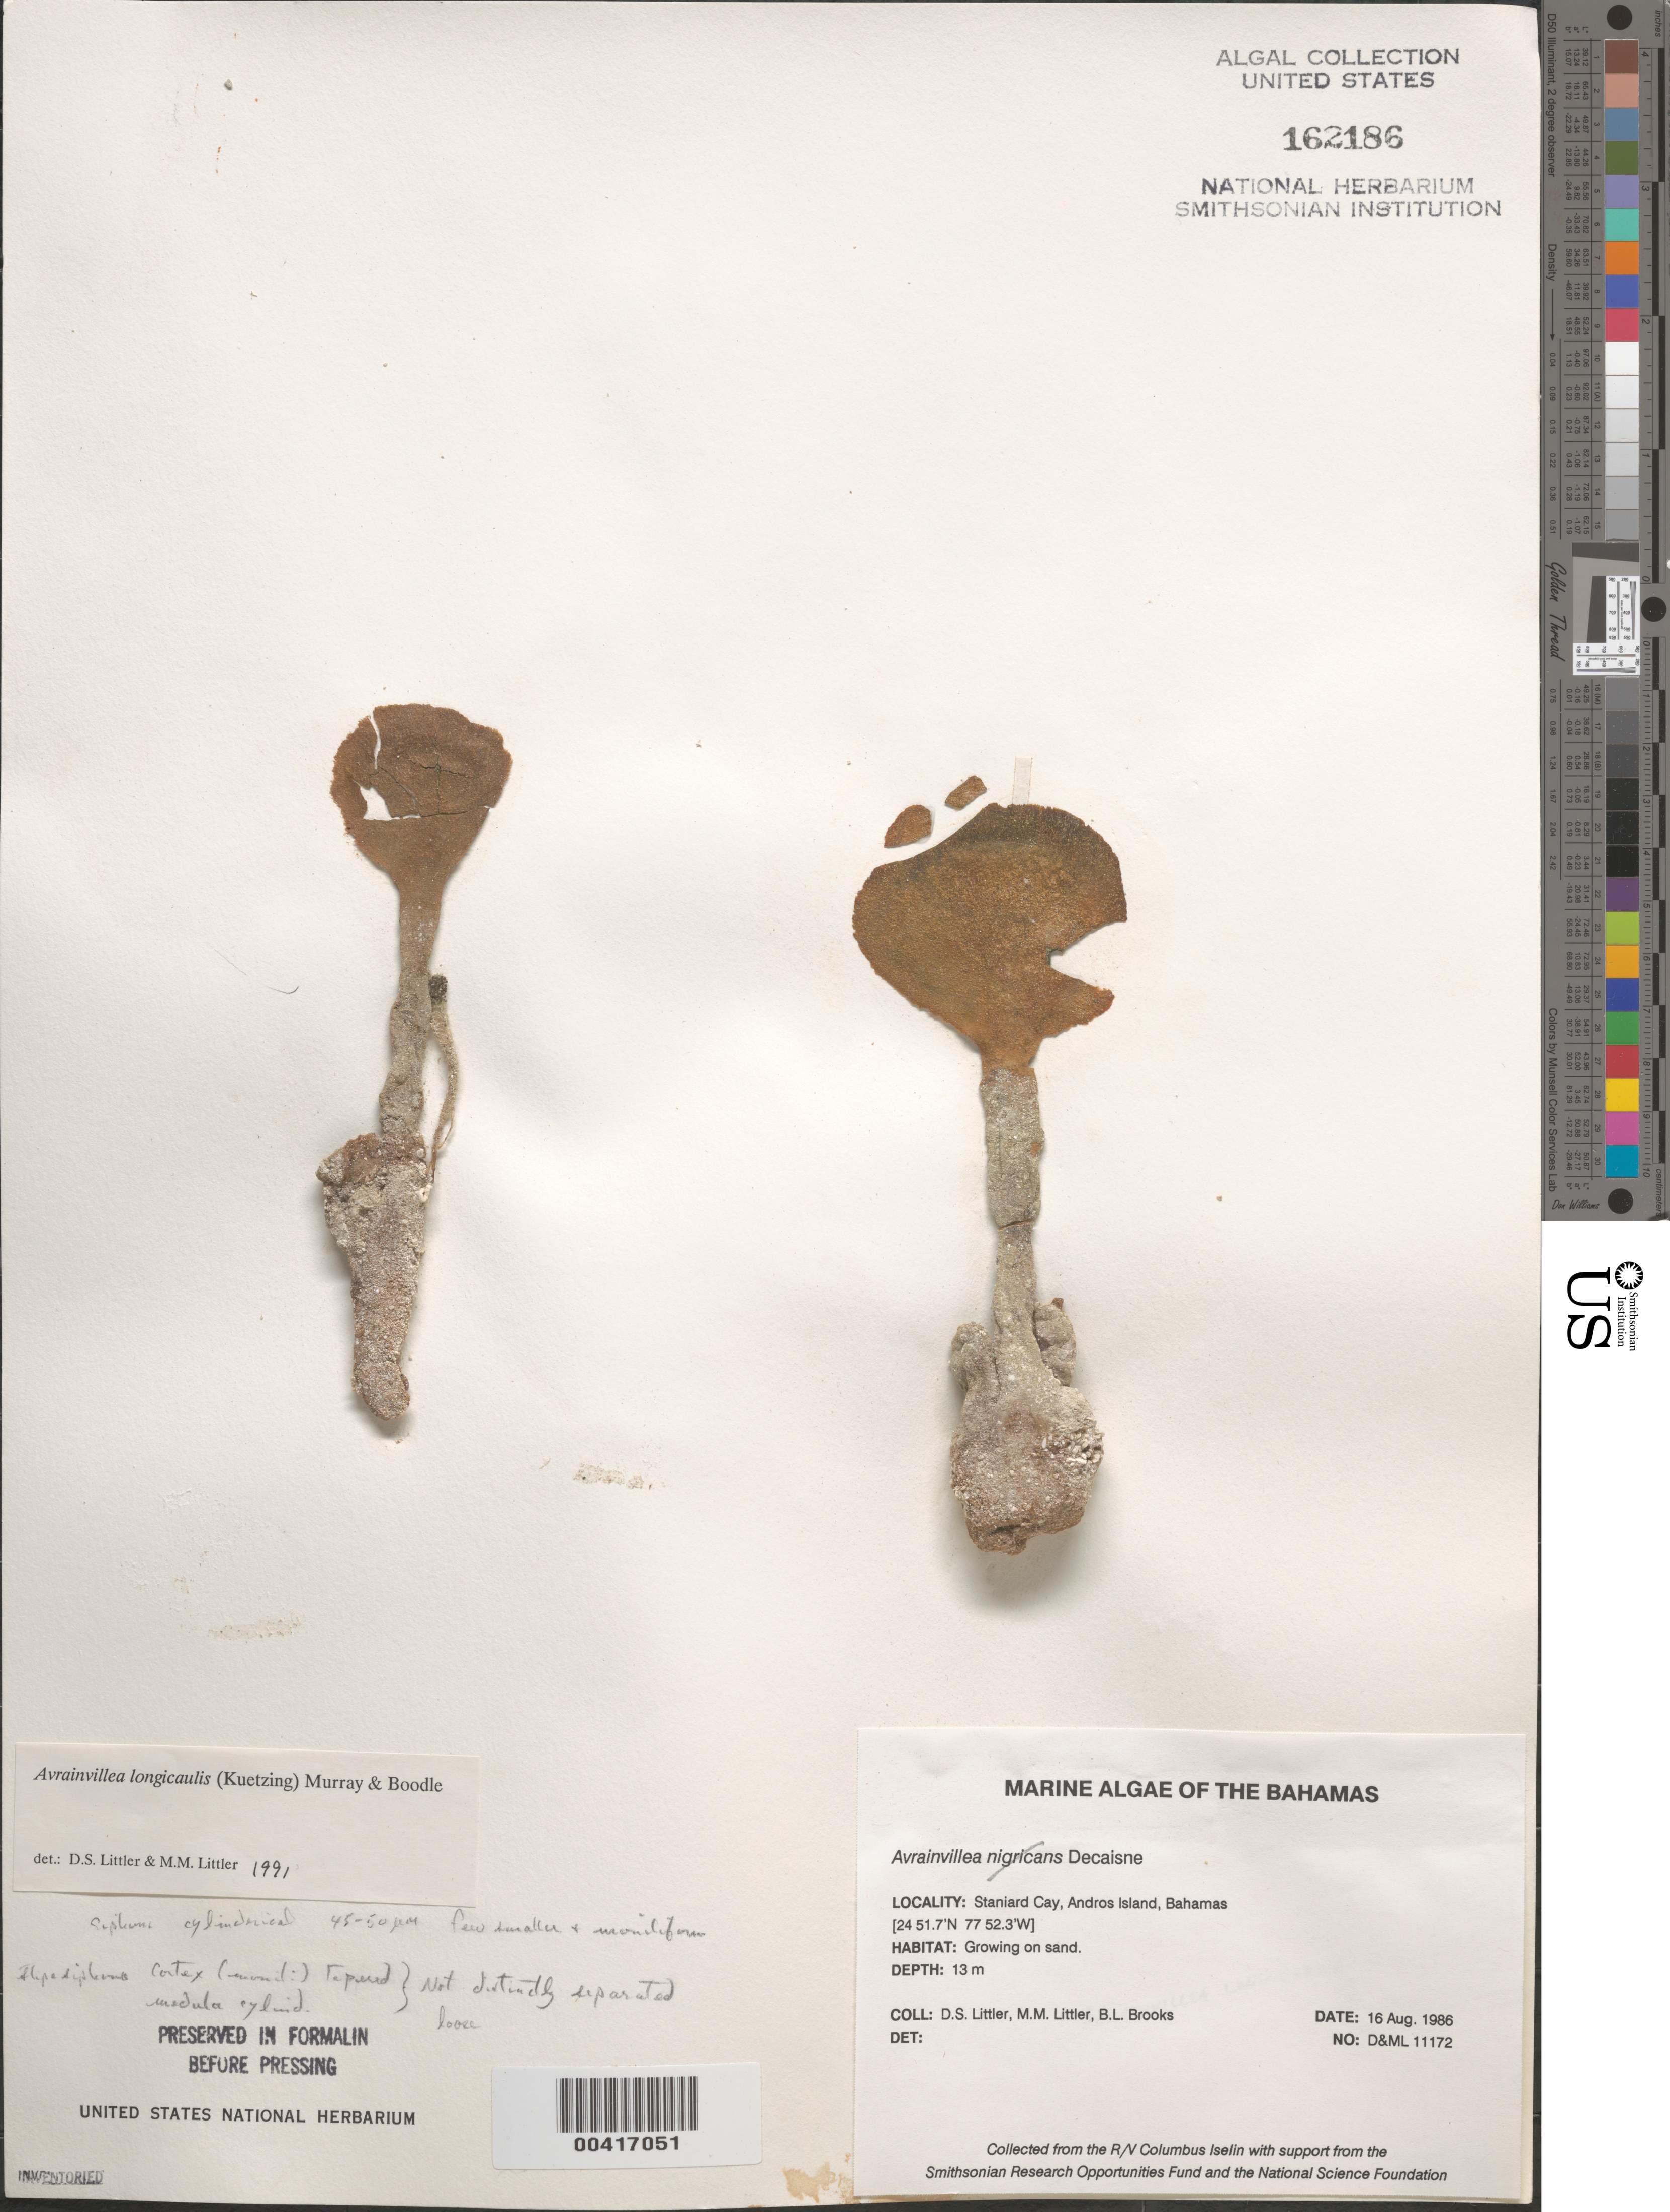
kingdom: Plantae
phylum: Chlorophyta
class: Ulvophyceae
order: Bryopsidales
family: Dichotomosiphonaceae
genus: Avrainvillea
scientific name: Avrainvillea longicaulis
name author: (Kütz.) G. Murray & Boodle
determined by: Littler, D. S.; Littler, M. M.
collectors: D. S. Littler, M. M. Littler & B. Brooks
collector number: D&ML 11172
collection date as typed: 16 Aug 1986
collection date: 1986-08-16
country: Bahamas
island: Staniard Cay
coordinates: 24 51.7' N, 77 52.3' W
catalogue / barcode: US 162186